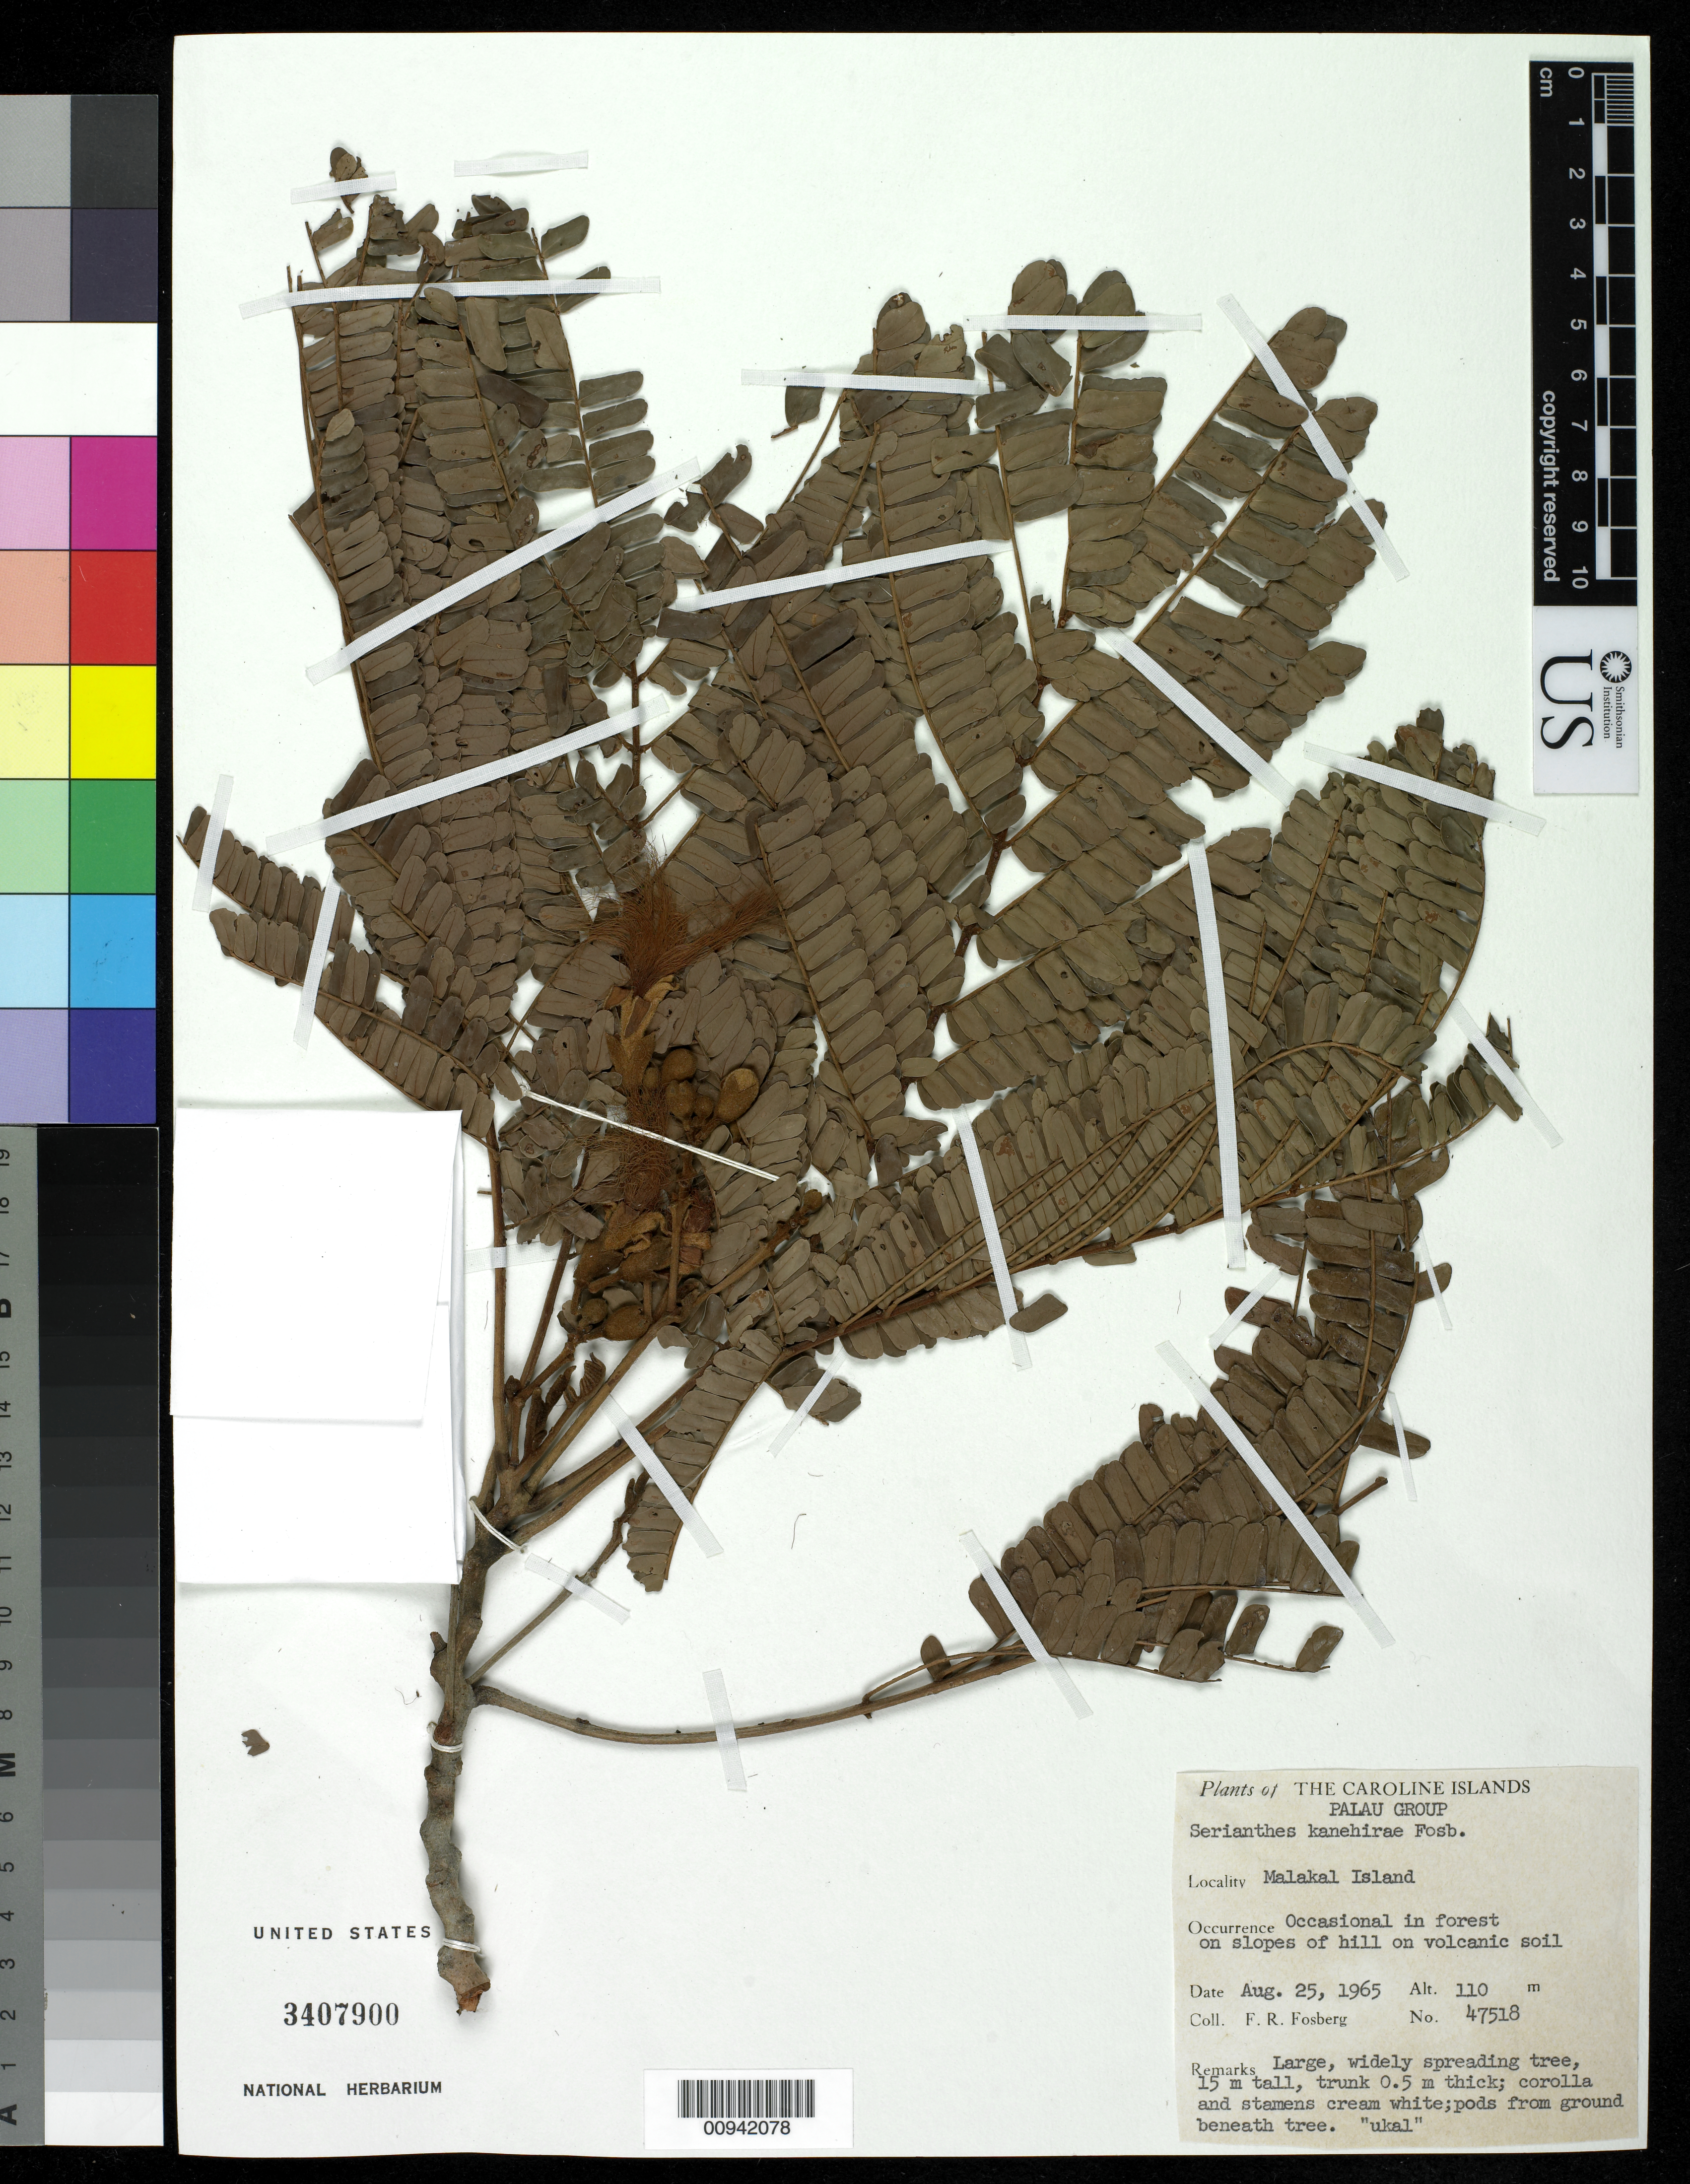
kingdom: Plantae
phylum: Tracheophyta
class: Magnoliopsida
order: Fabales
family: Fabaceae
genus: Serianthes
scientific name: Serianthes kanehirae var. kanehirae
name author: Fosberg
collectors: F. R. Fosberg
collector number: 47518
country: Palau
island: Ngemelachel (Malakal)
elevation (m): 110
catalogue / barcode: US 3407900